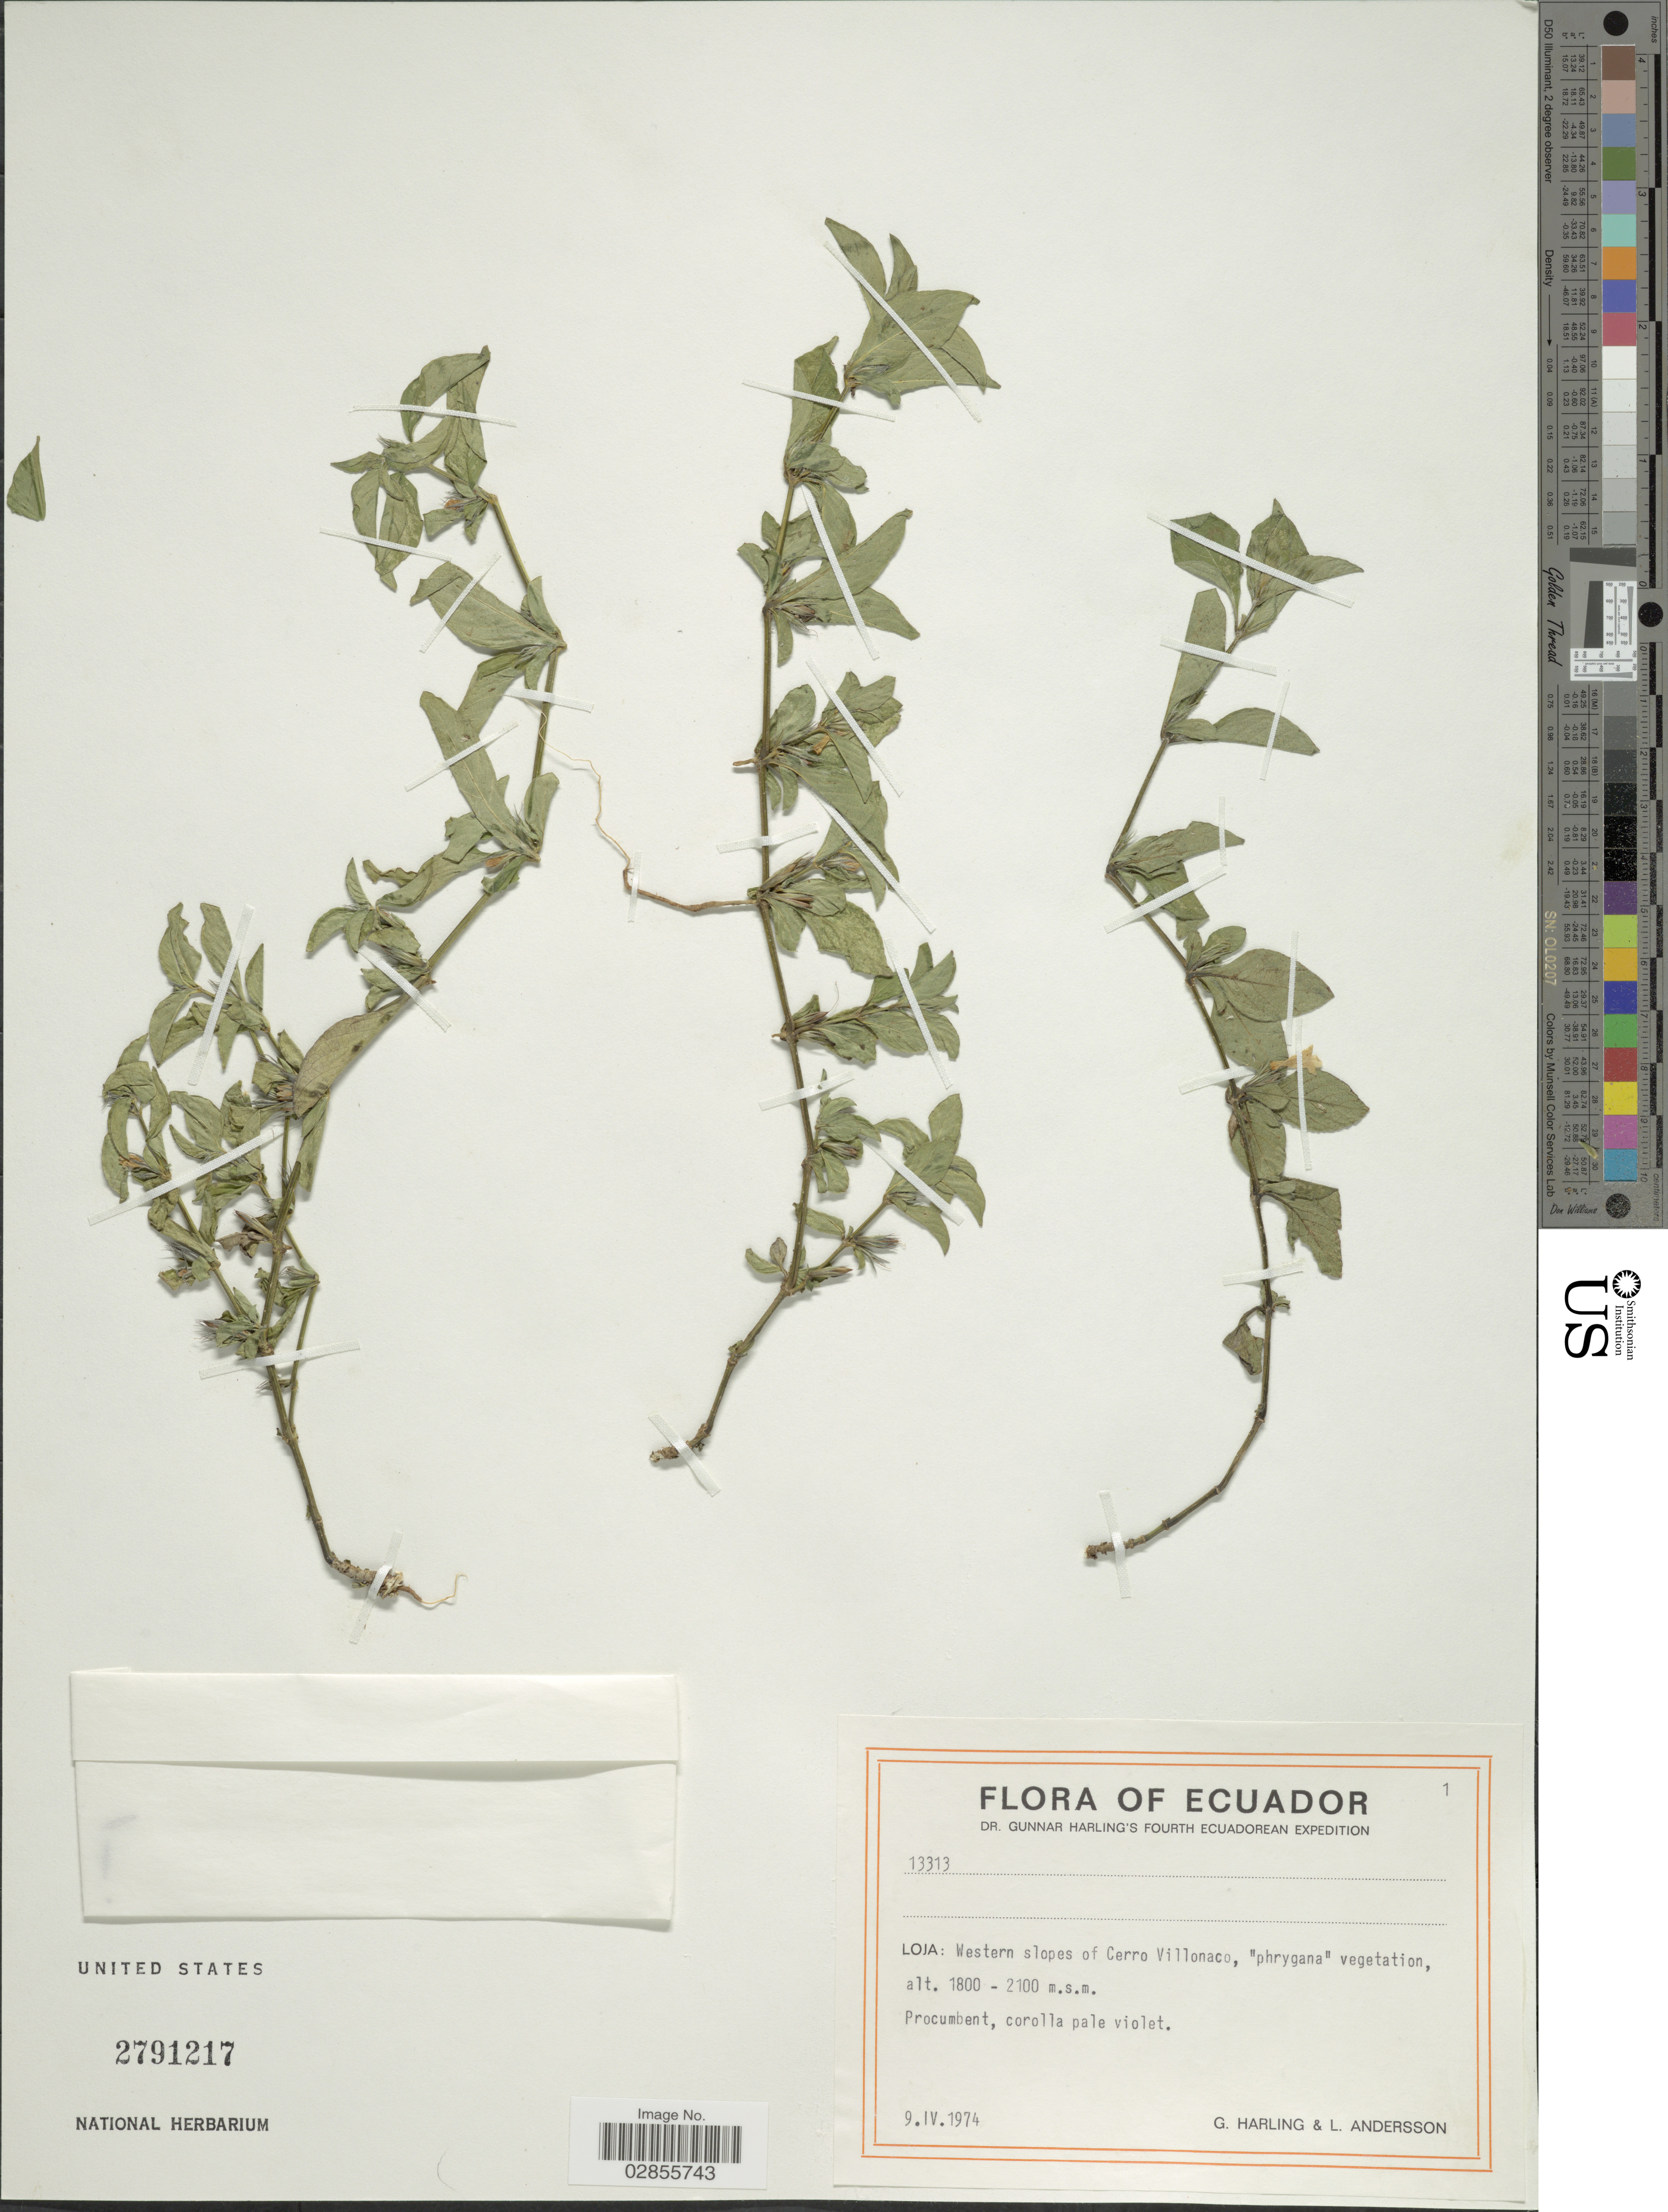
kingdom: Plantae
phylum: Tracheophyta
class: Magnoliopsida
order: Lamiales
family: Acanthaceae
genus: Dyschoriste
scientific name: Dyschoriste quitensis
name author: (Kunth) Kuntze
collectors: G. Harling & L. Andersson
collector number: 13313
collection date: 1974-04-09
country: Ecuador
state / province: Loja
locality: Loja: Western slopes of Cerro Villonaco.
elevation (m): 1800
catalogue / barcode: US 2791217